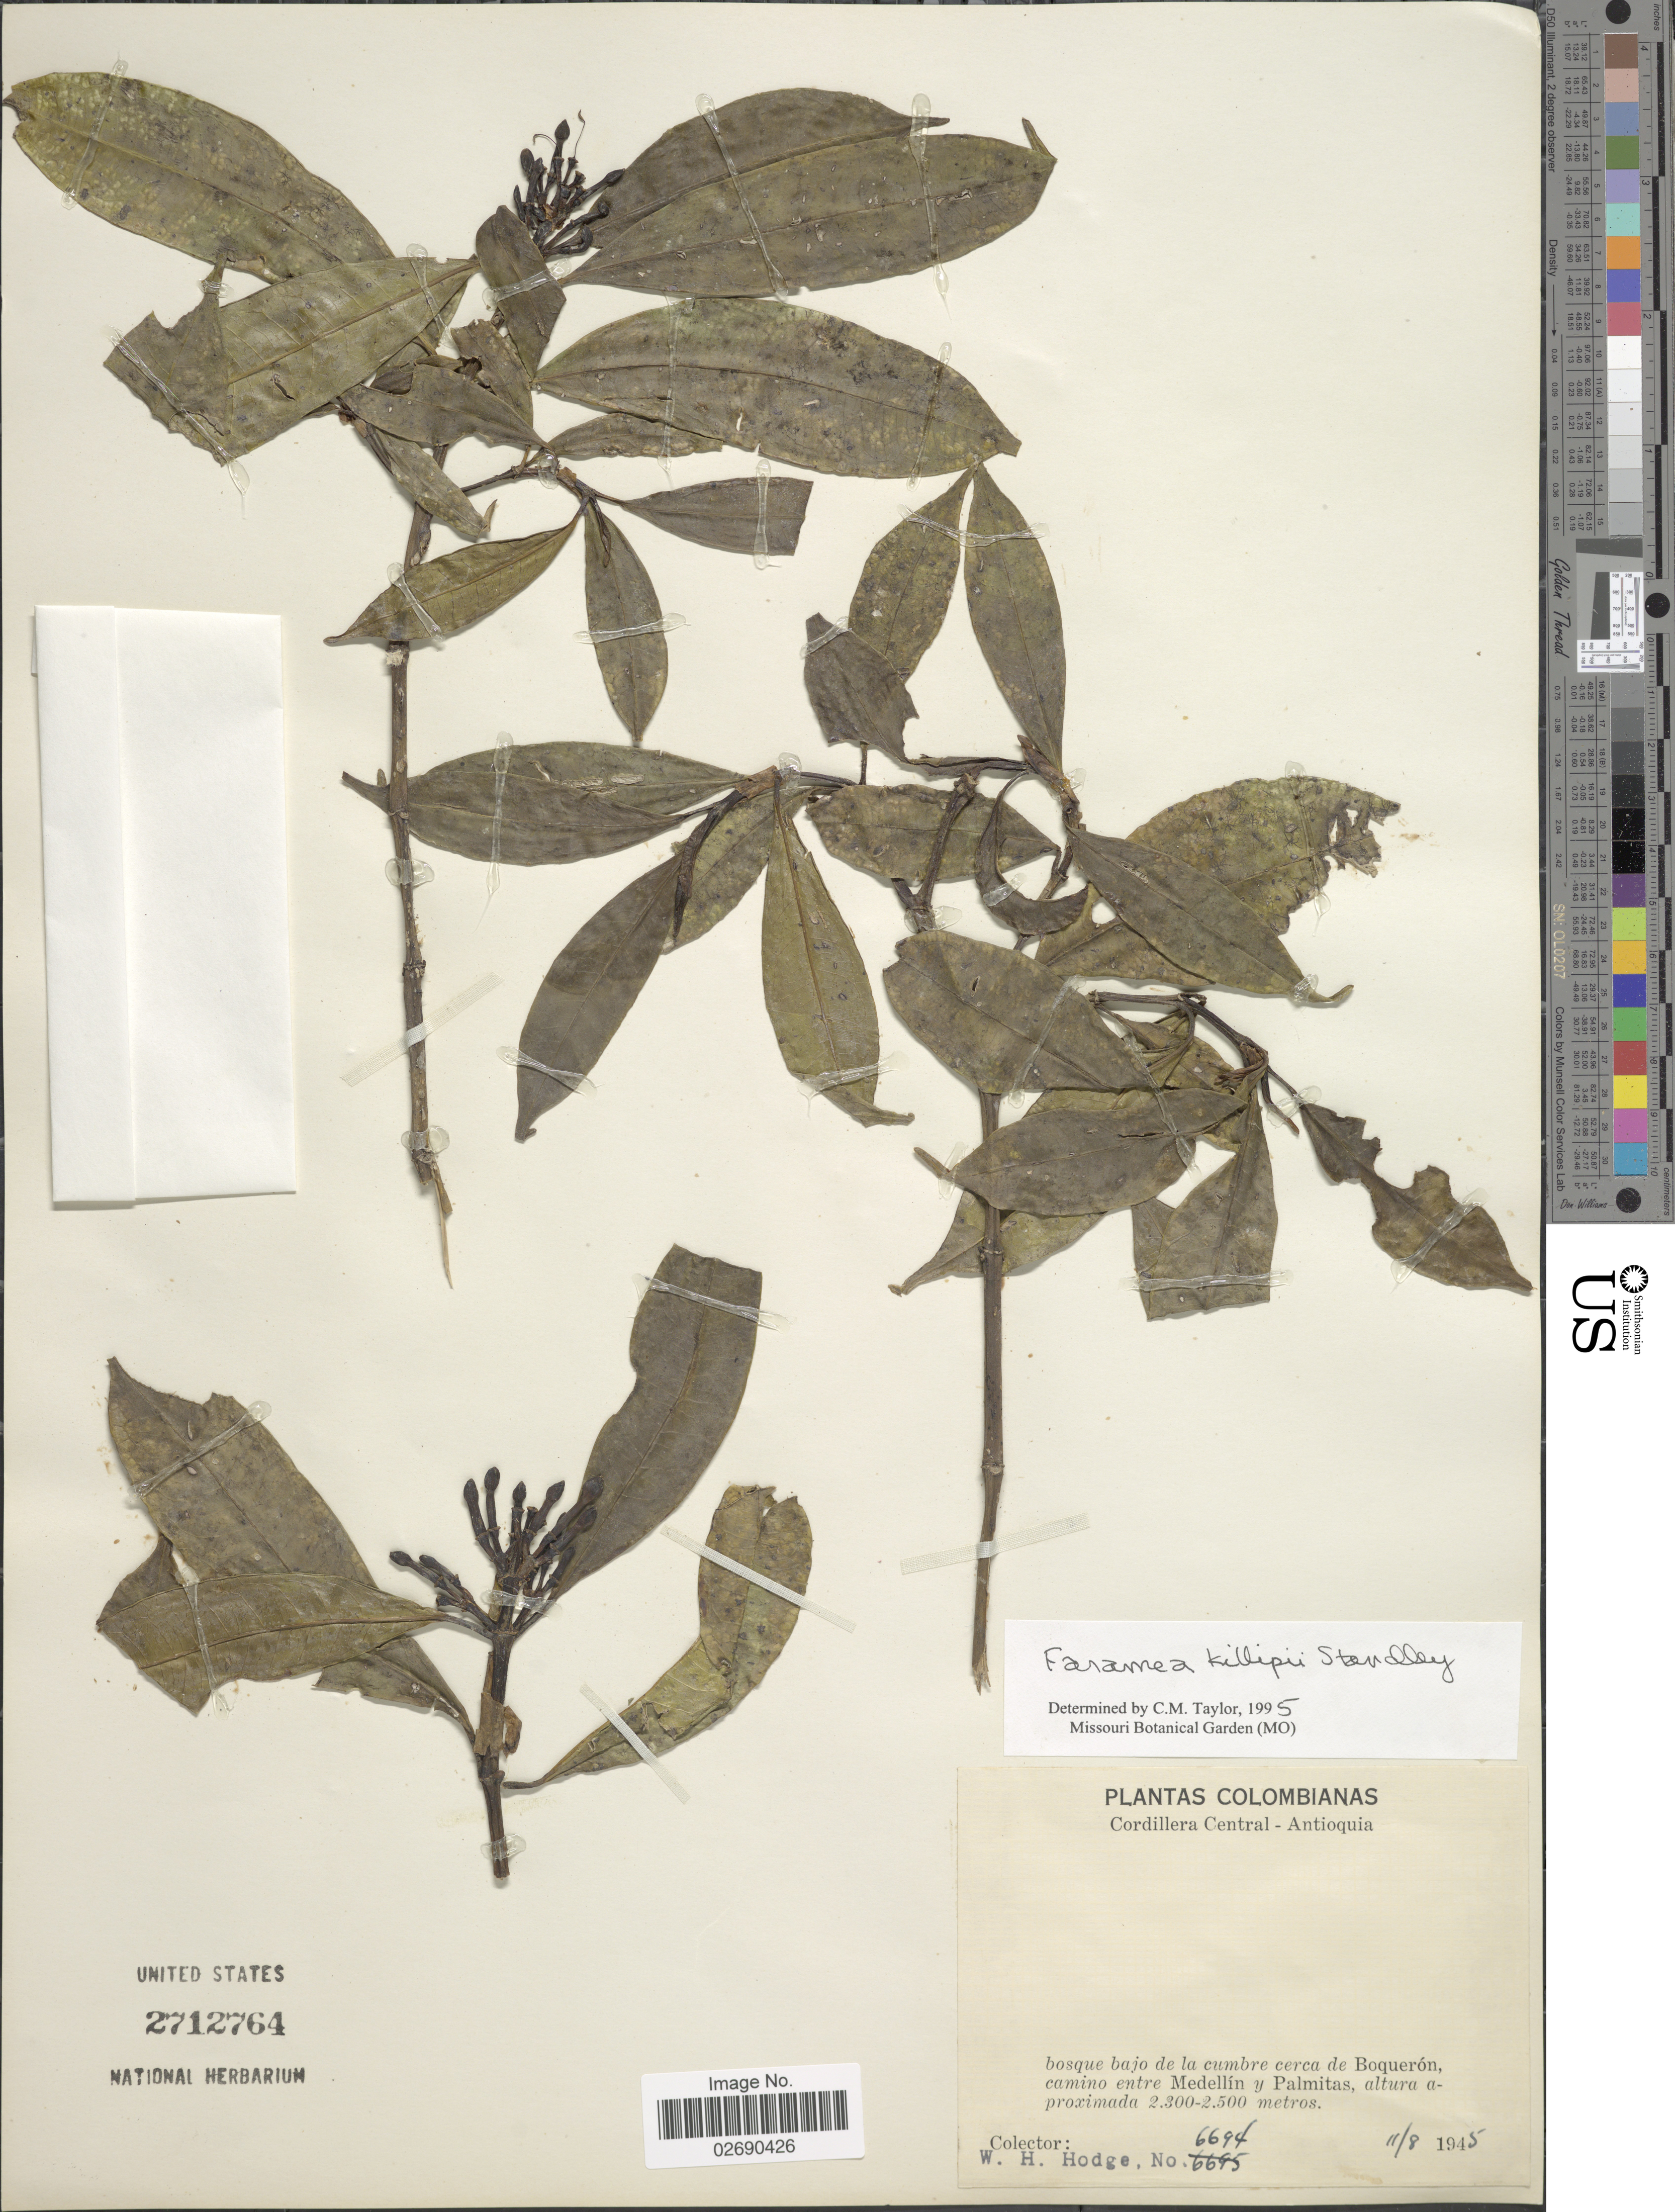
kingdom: Plantae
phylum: Tracheophyta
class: Magnoliopsida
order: Gentianales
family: Rubiaceae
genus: Faramea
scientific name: Faramea killipii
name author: Standl.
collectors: W. Hodge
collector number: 6694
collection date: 1945-08-11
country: Colombia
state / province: Antioquia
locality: Cordillera Central. Bosque bajo de la cumbre cerca de Boqueron, camino entre Medellín y Palmitas.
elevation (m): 2300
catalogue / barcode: US 2712764